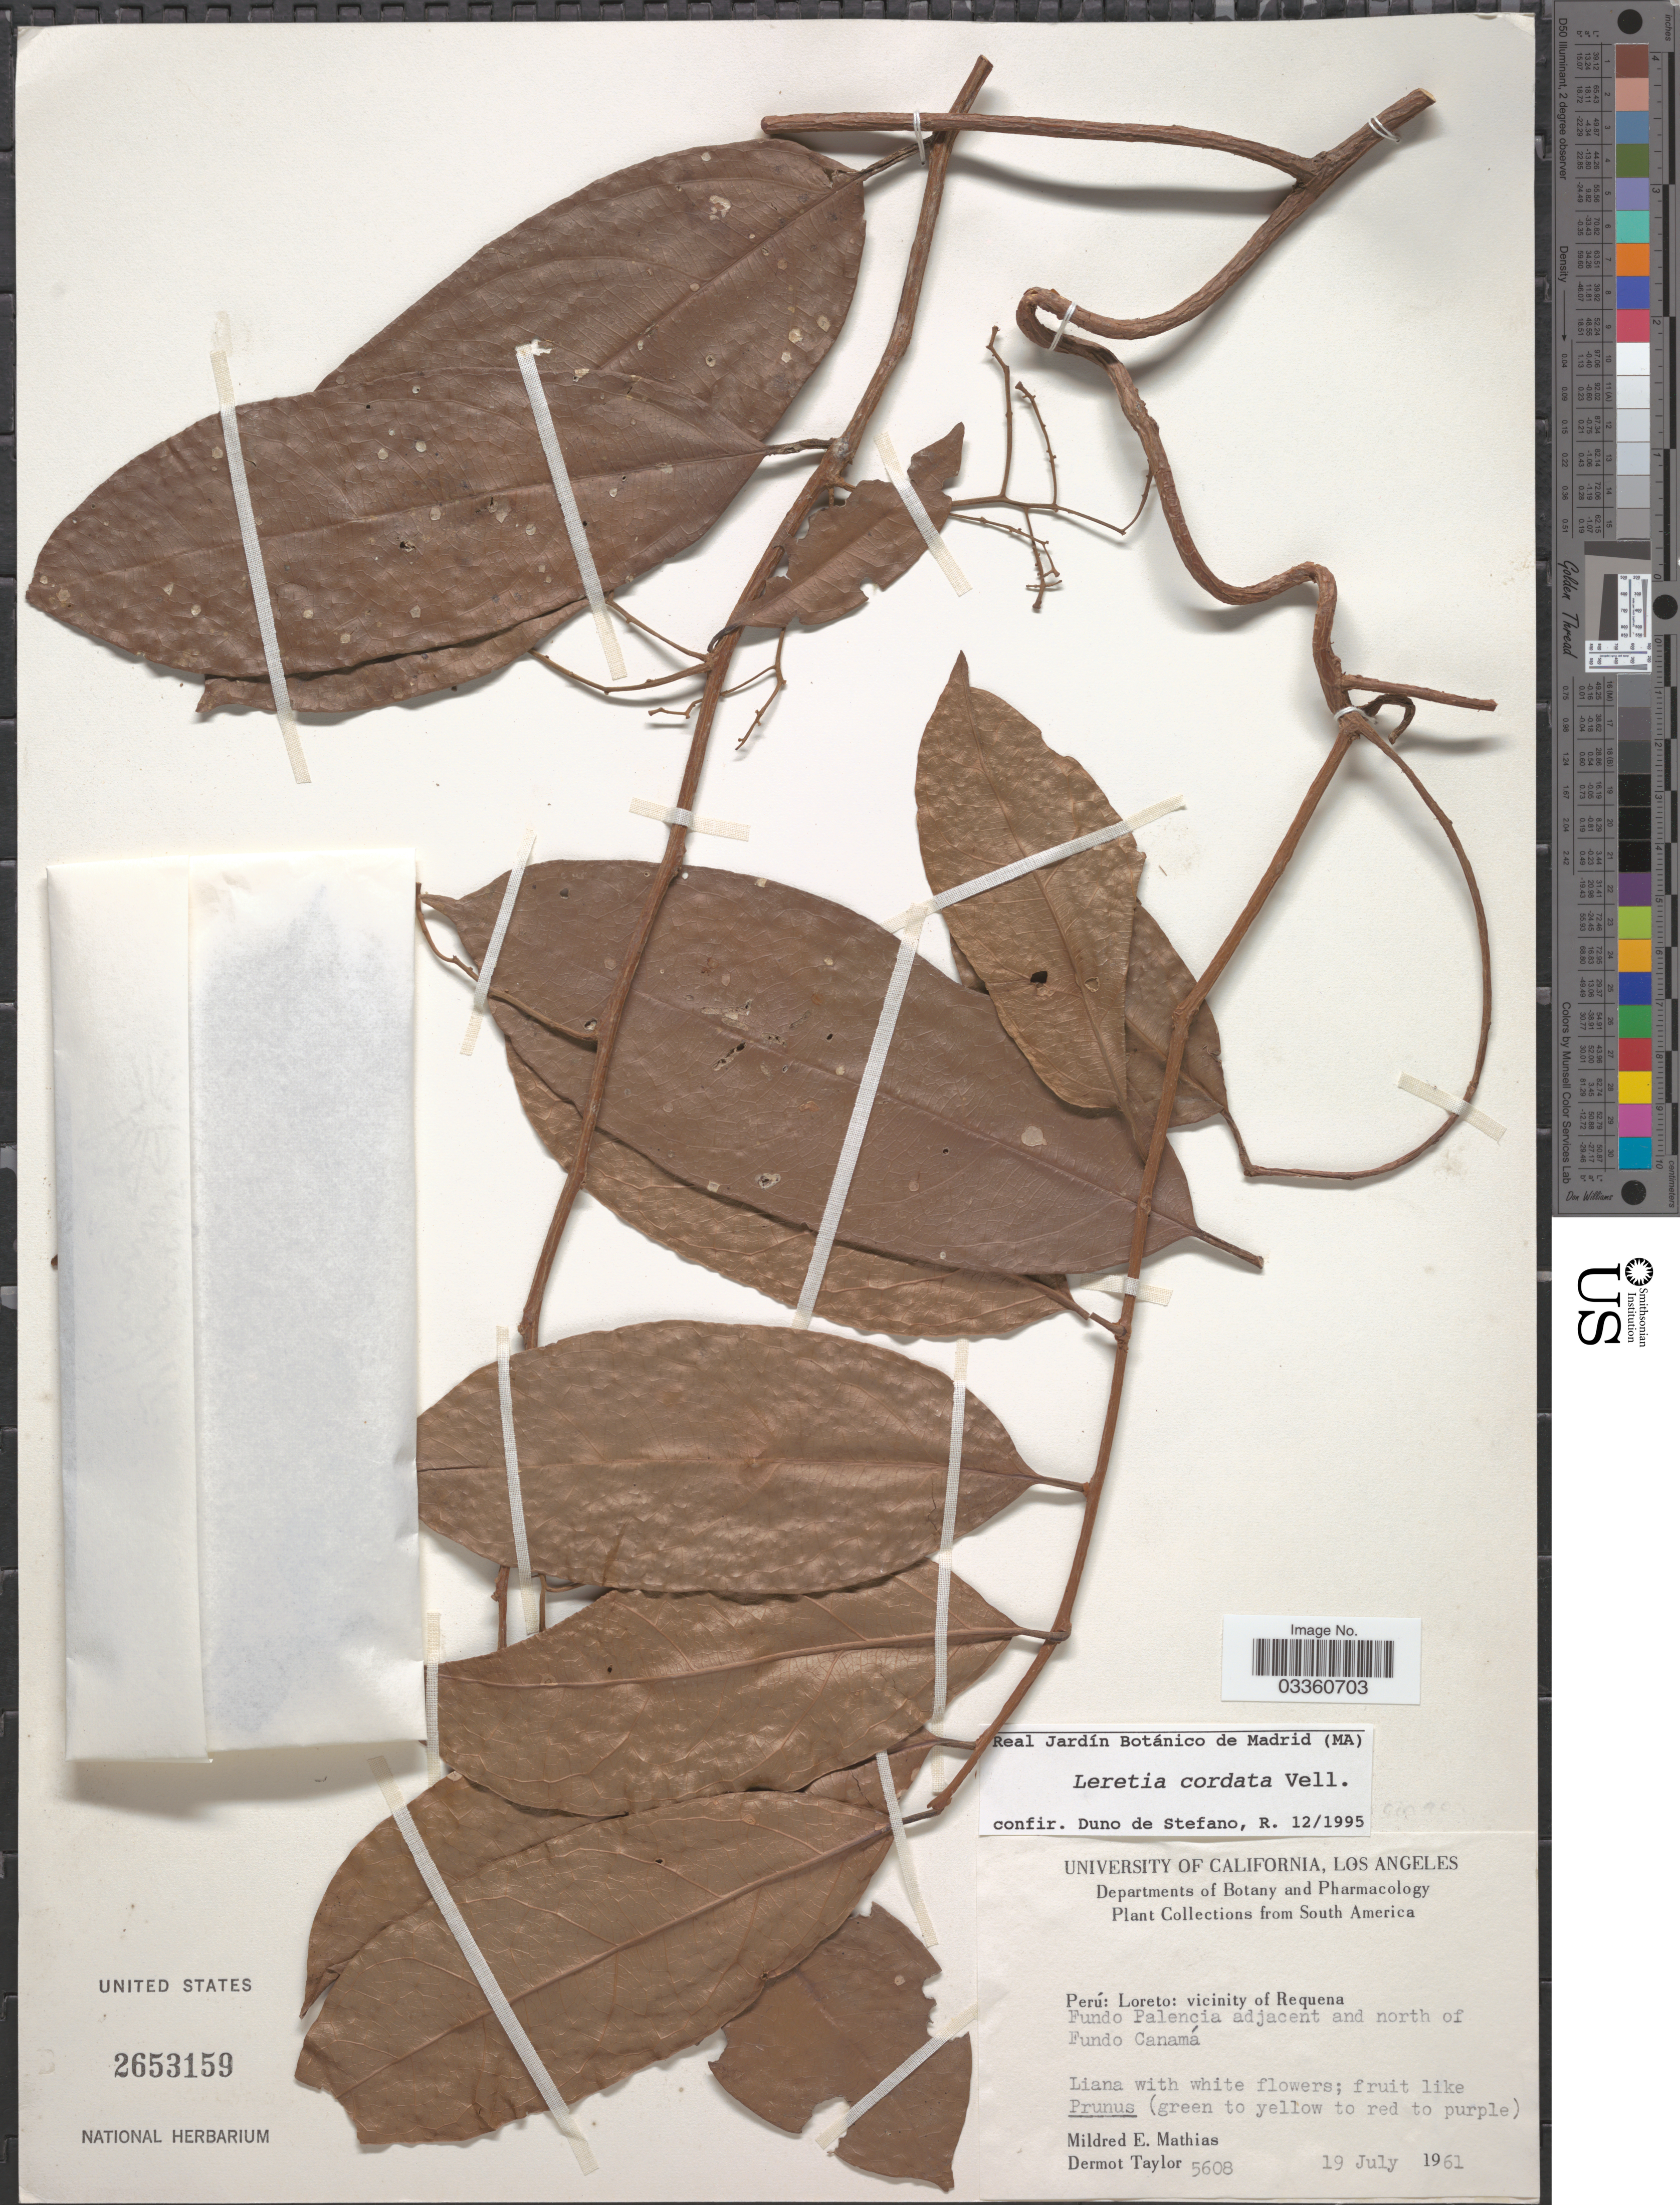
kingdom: Plantae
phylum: Tracheophyta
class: Magnoliopsida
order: Icacinales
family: Icacinaceae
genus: Leretia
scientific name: Leretia cordata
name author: Vell.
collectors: M. E. Mathias & D. Taylor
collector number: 5608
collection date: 1961-07-19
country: Peru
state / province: Loreto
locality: Vicinity of Requena, Fundo Palencia adjacent and north of Fundo Canamá.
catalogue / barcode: US 2653159